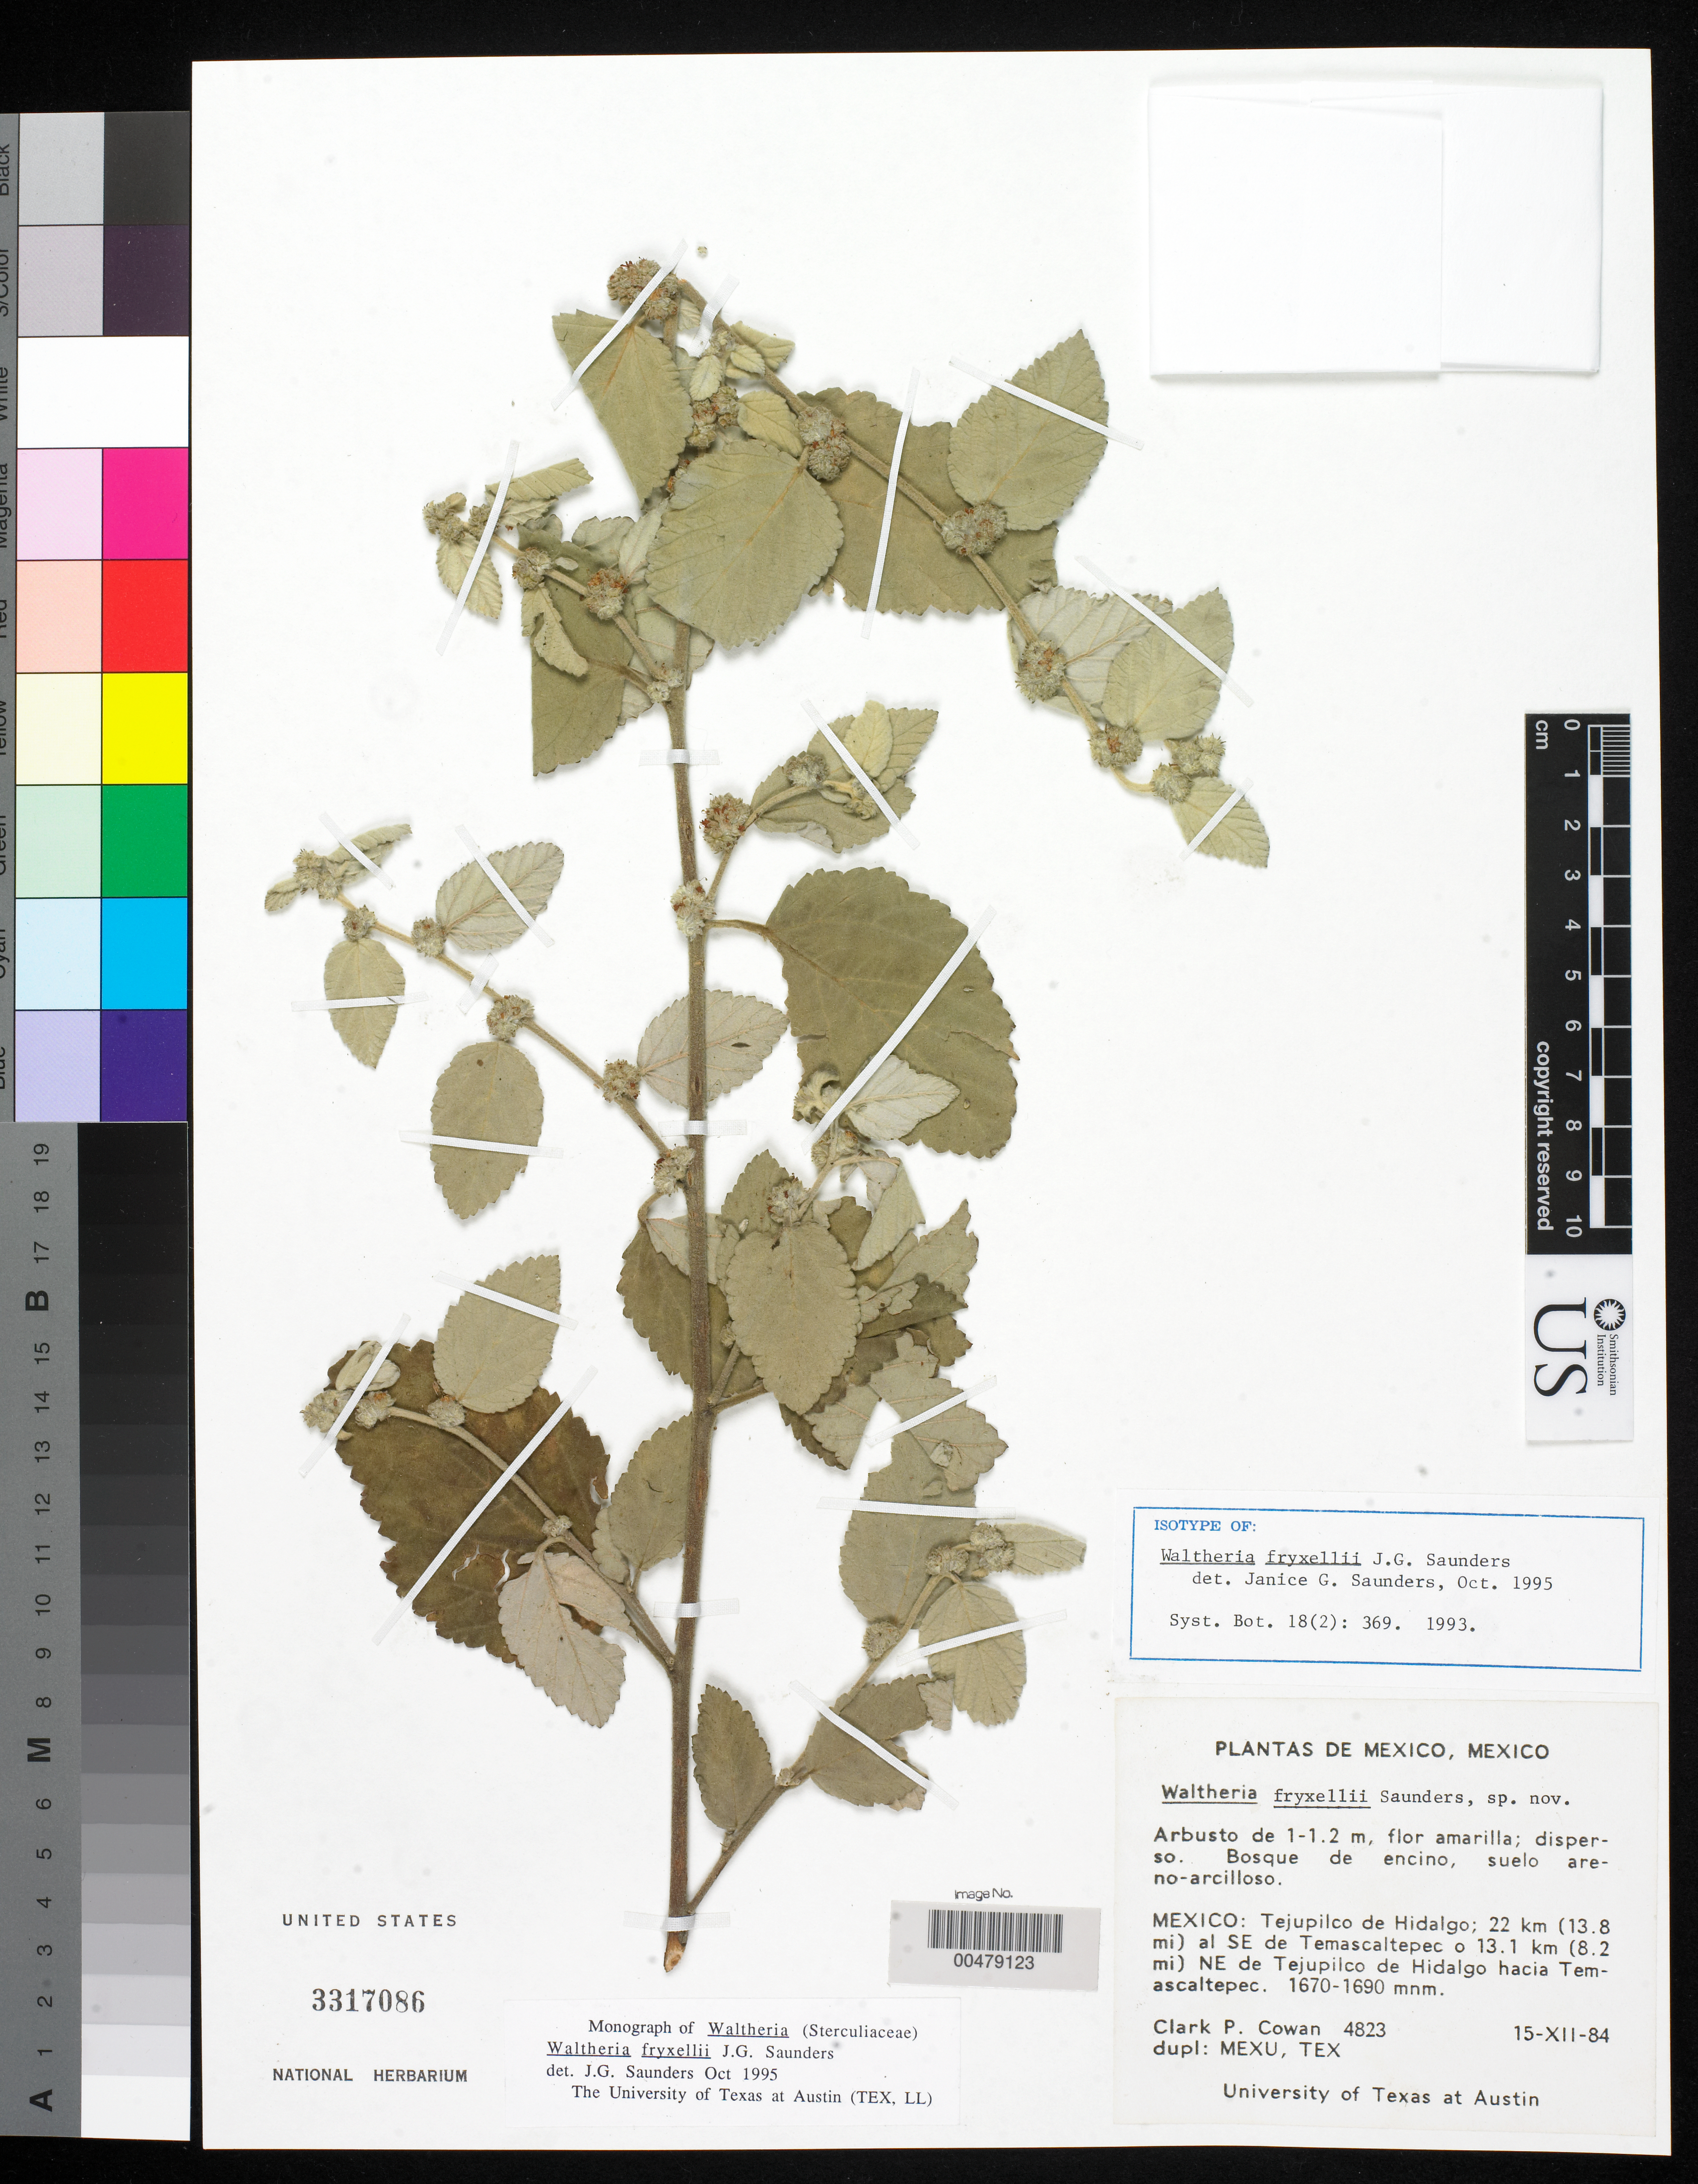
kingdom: Plantae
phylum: Tracheophyta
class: Magnoliopsida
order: Malvales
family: Malvaceae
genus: Waltheria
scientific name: Waltheria fryxellii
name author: J.G. Saunders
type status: Isotype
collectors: C. P. Cowan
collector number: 4823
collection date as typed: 15 Dec 1984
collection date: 1984-12-15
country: Mexico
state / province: México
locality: Tejupilco de Hidalgo, 22 km (13.8 mi) al SE de Temascaltepec o 13.1 km (8.2 mi) NE de Tejupilco de Hidalgo Hacia Temascaltepec.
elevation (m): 1670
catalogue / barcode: US 3317086